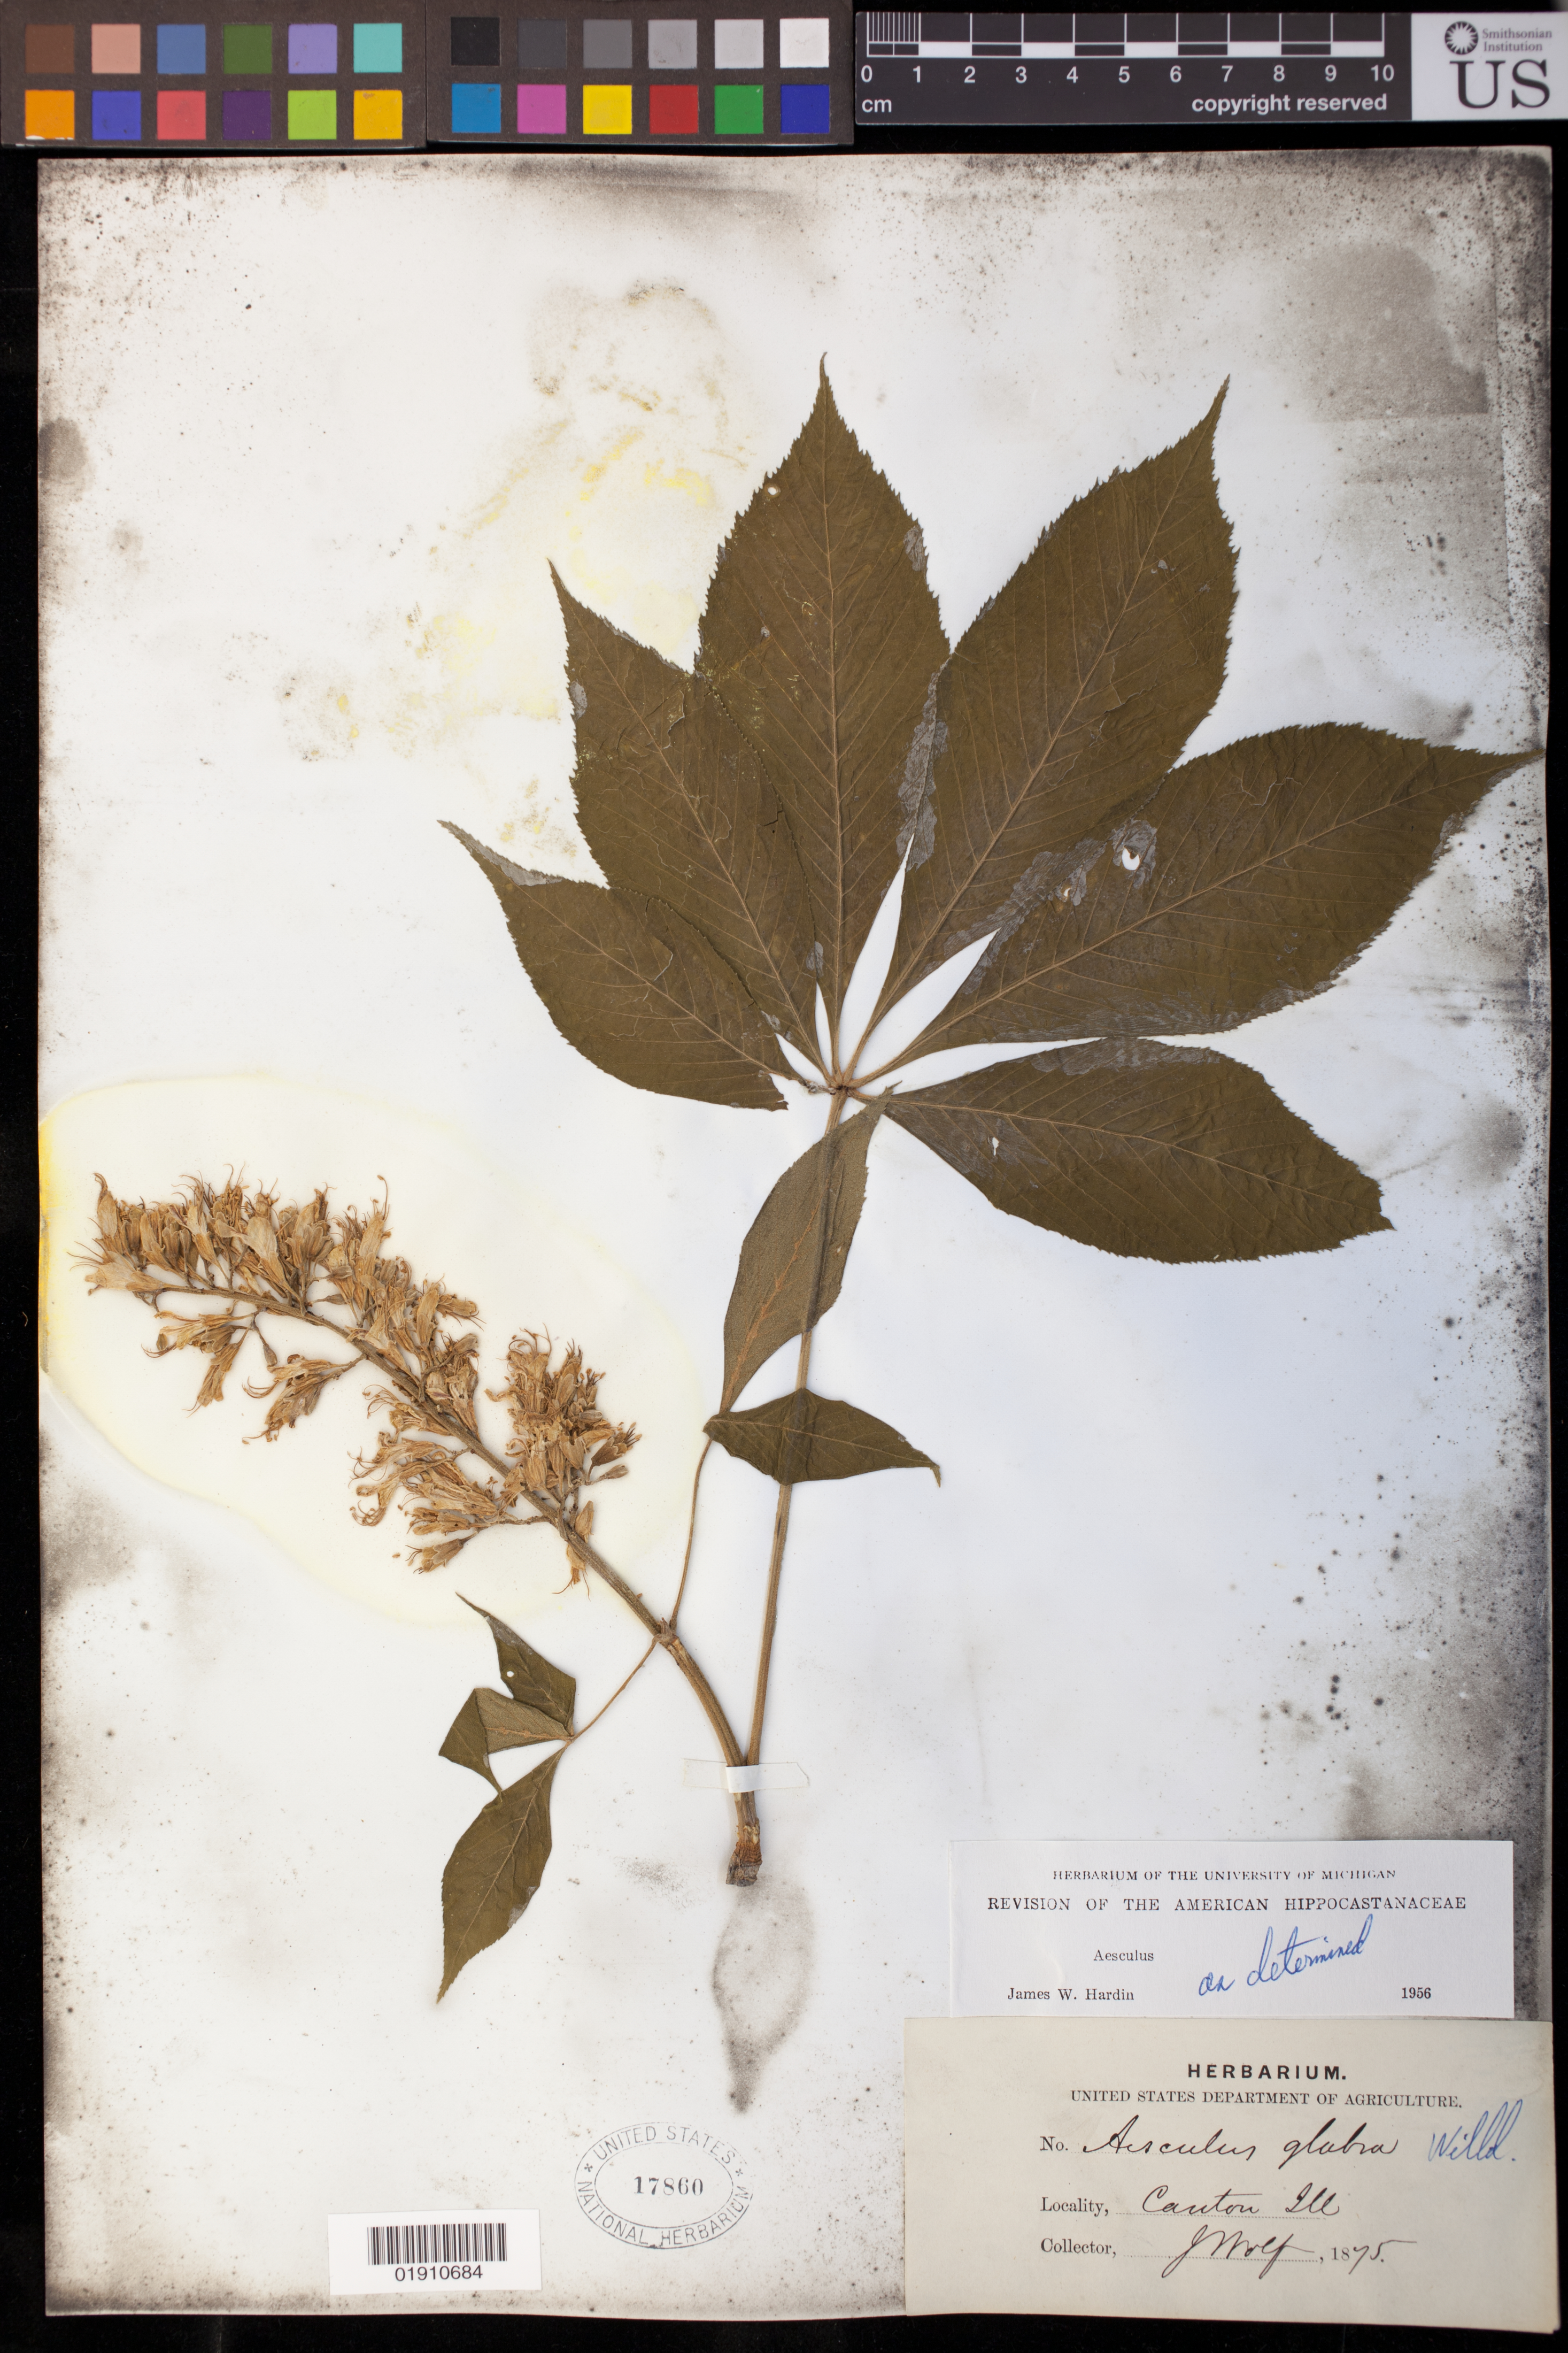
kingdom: Plantae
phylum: Tracheophyta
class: Magnoliopsida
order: Sapindales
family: Sapindaceae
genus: Aesculus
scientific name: Aesculus glabra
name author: Willd.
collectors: J. Wolf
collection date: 1875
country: United States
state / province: Illinois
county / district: Fulton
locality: Canton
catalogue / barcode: US 17860